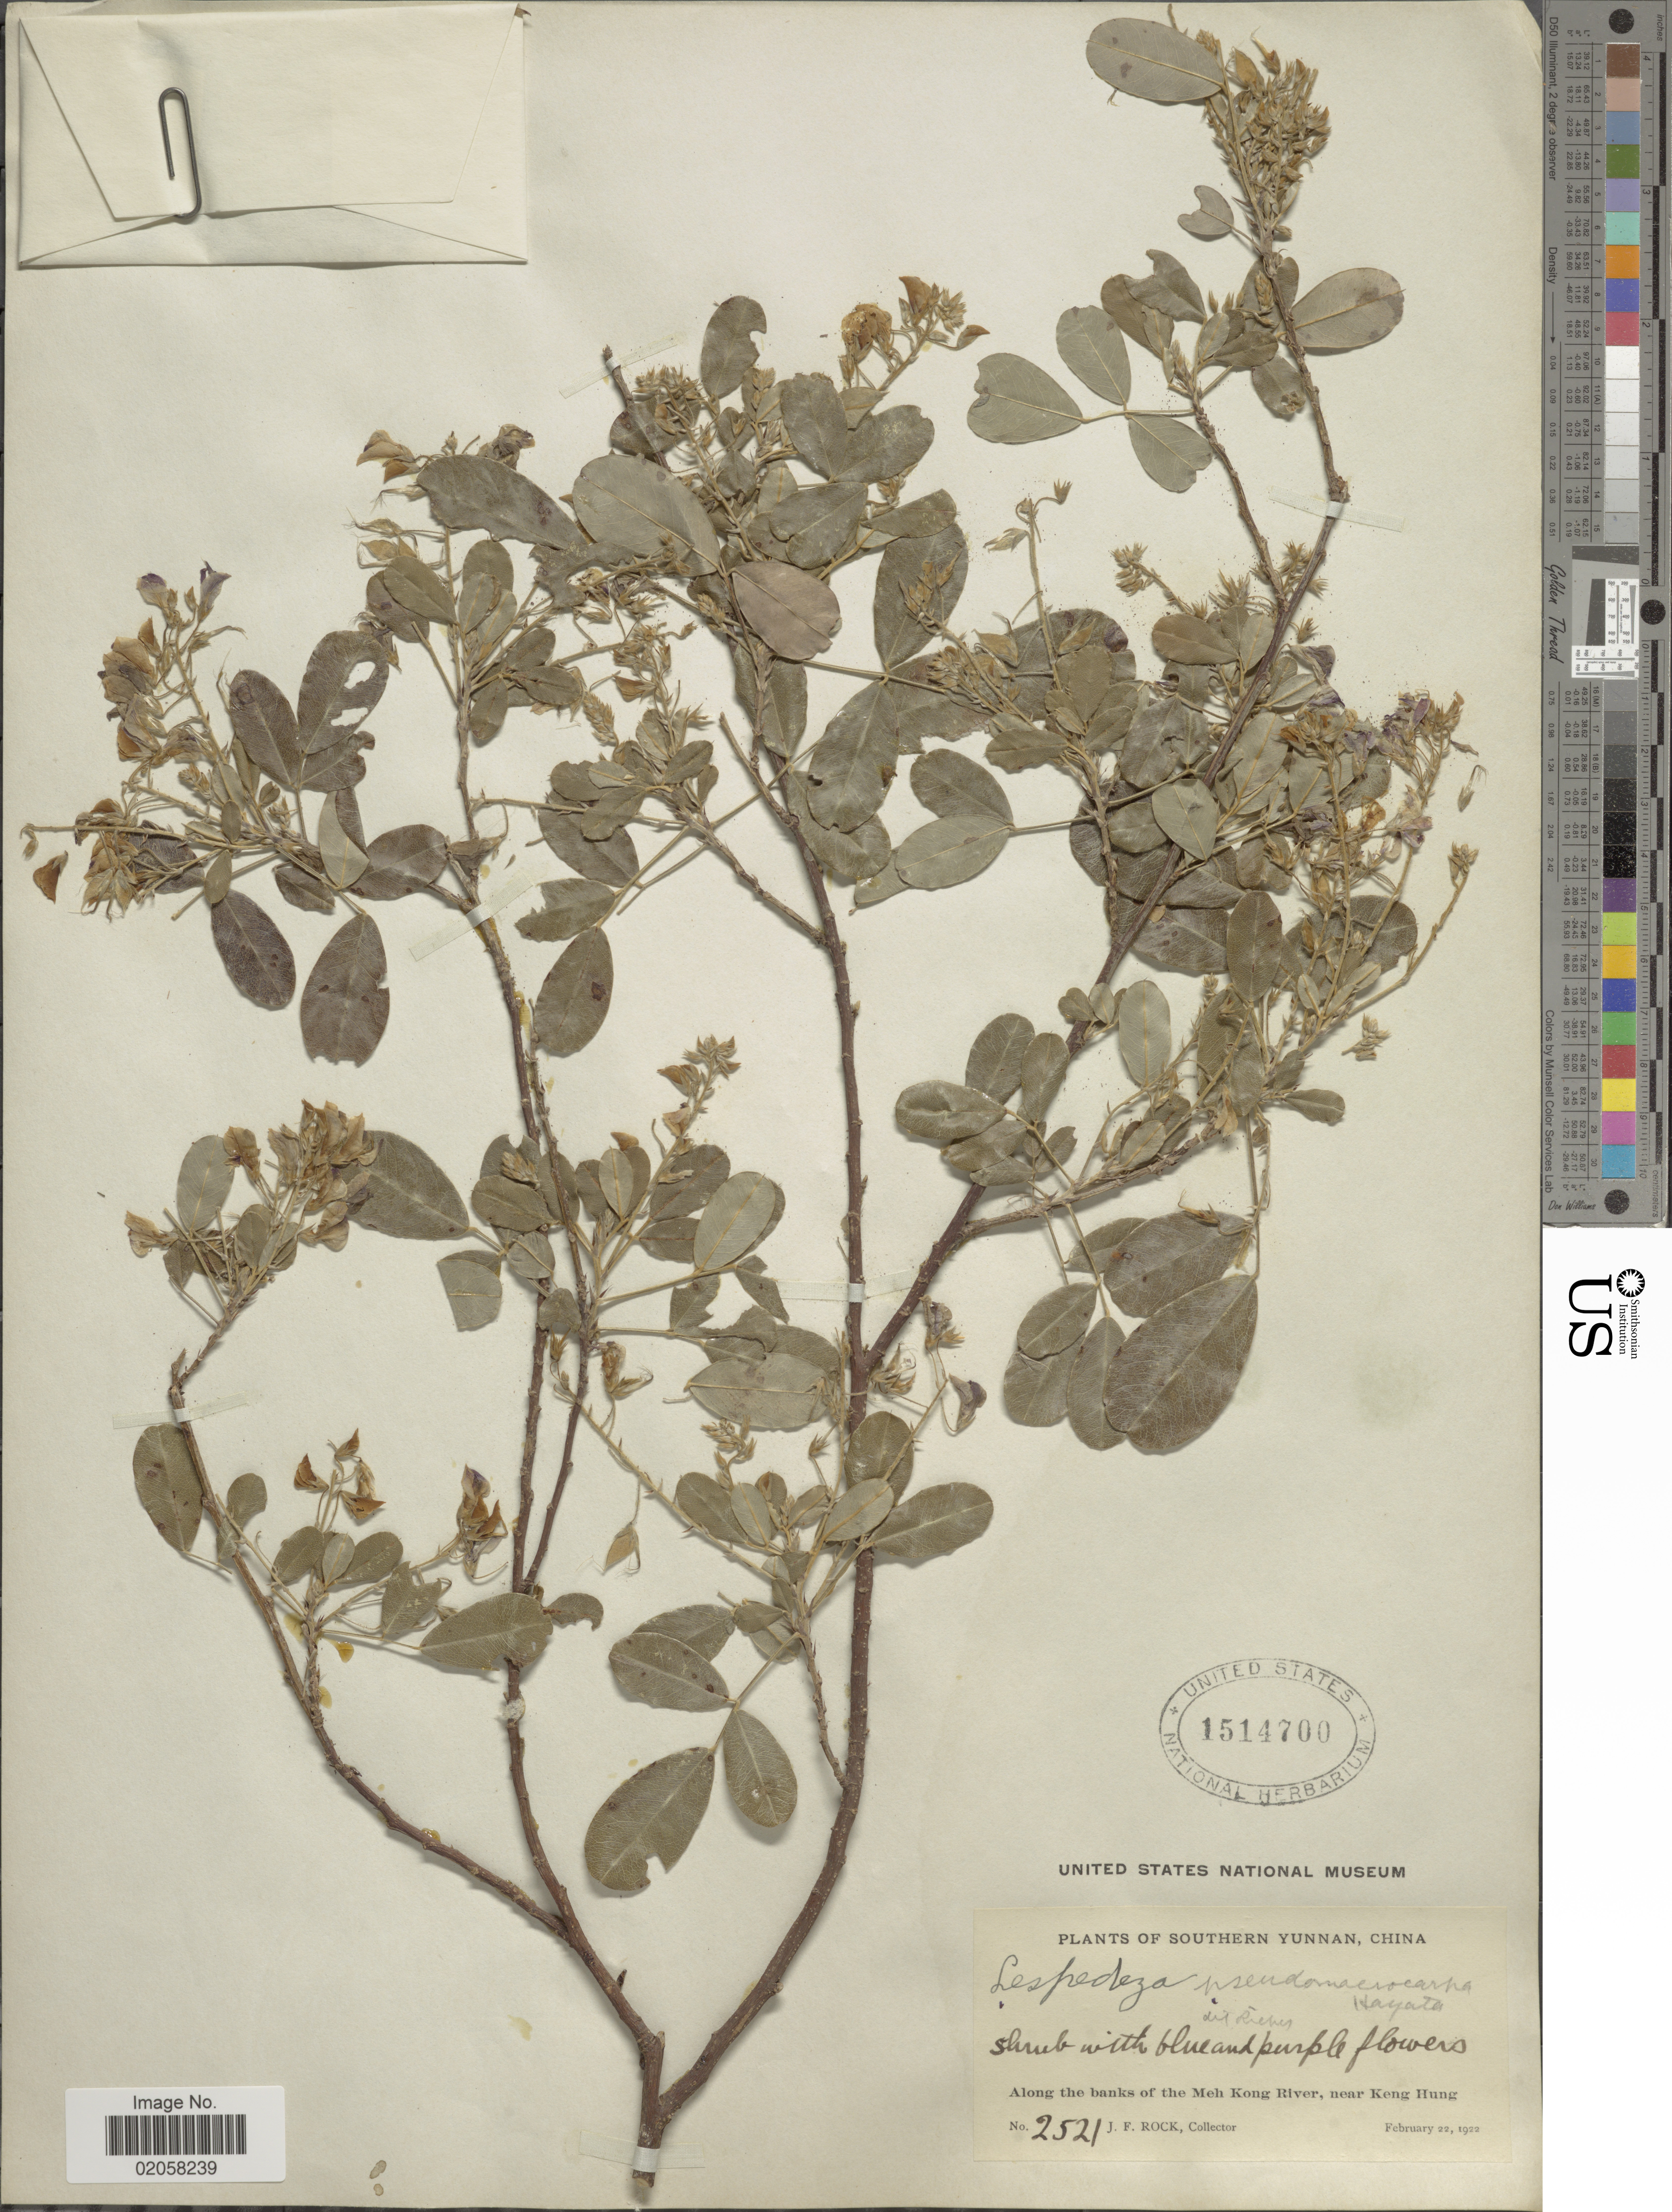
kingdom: Plantae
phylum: Tracheophyta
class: Magnoliopsida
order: Fabales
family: Fabaceae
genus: Campylotropis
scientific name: Campylotropis macrocarpa var. hupehensis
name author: (Pamp.) Iokawa & H. Ohashi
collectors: J. Rock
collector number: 2521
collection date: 1922-02-22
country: China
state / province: Yunnan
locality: Southern Yunnan, Along the banks of the Meh Kong River, near Keng Hung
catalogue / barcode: US 1514700